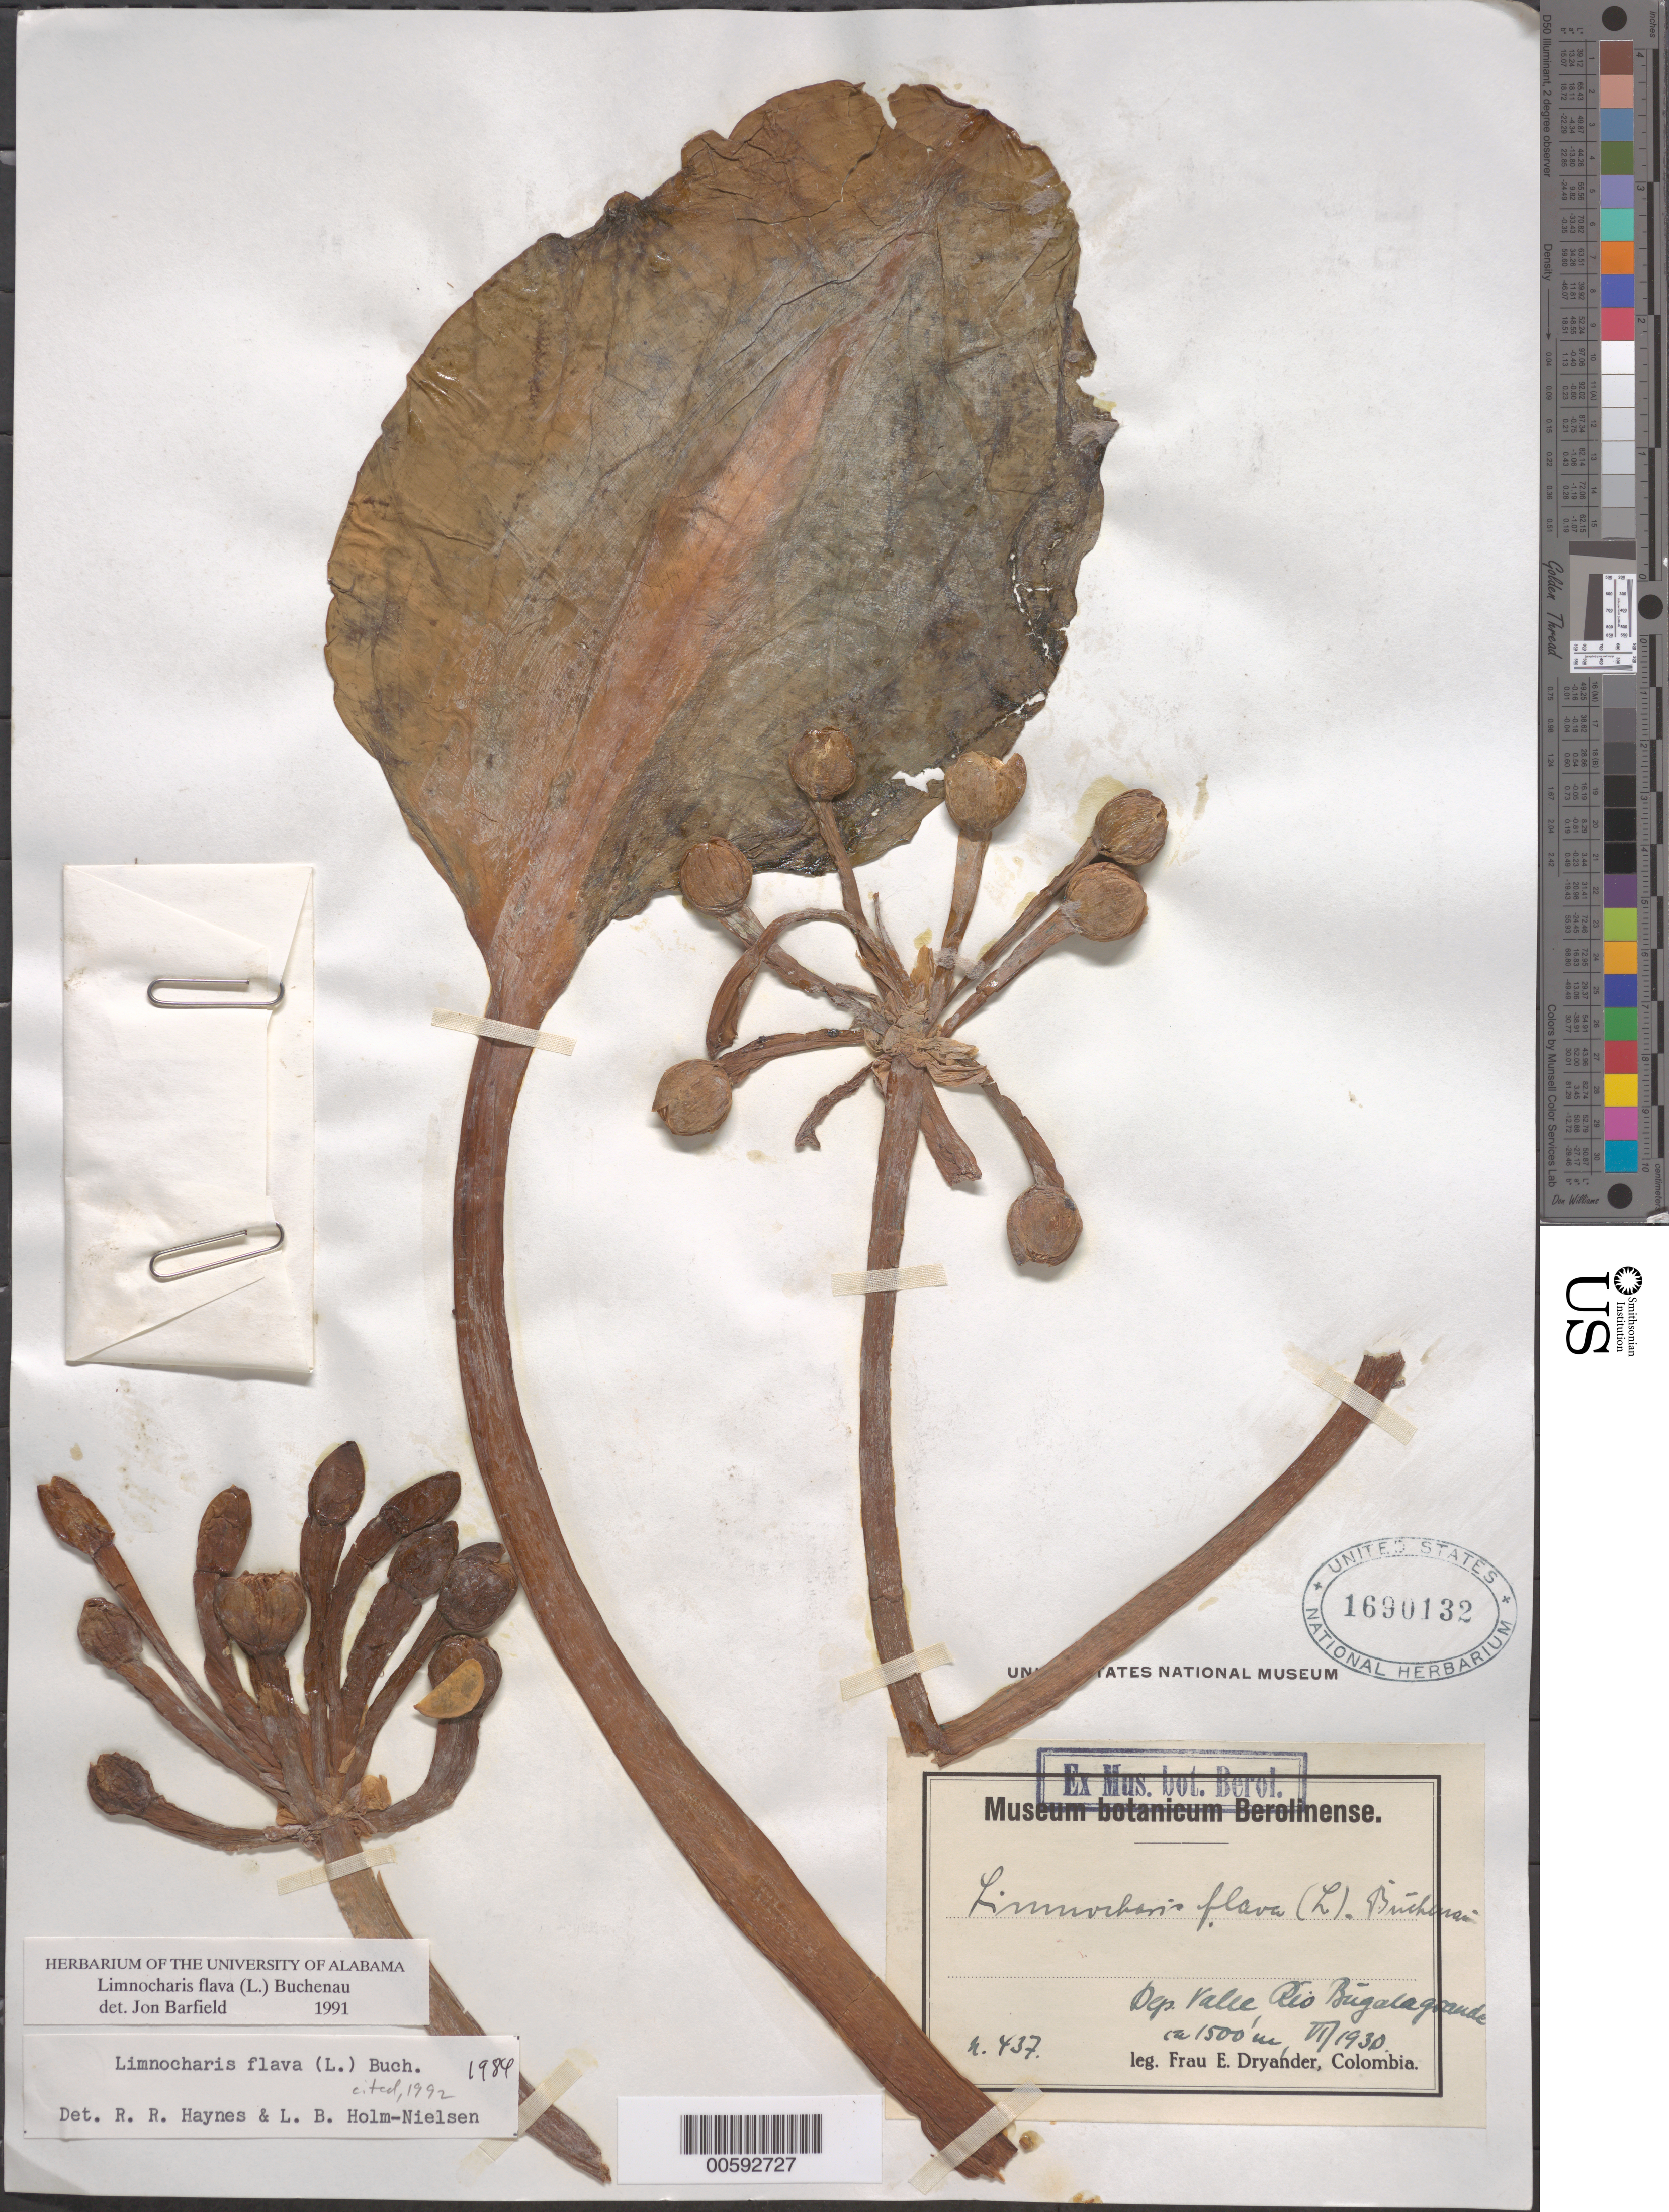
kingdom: Plantae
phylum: Tracheophyta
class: Liliopsida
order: Alismatales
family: Alismataceae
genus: Limnocharis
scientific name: Limnocharis flava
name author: (L.) Buchenau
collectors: E. I. Dryander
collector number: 437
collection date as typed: Jul 1930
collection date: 1930-07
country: Colombia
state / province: Valle del Cauca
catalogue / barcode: US 1690132